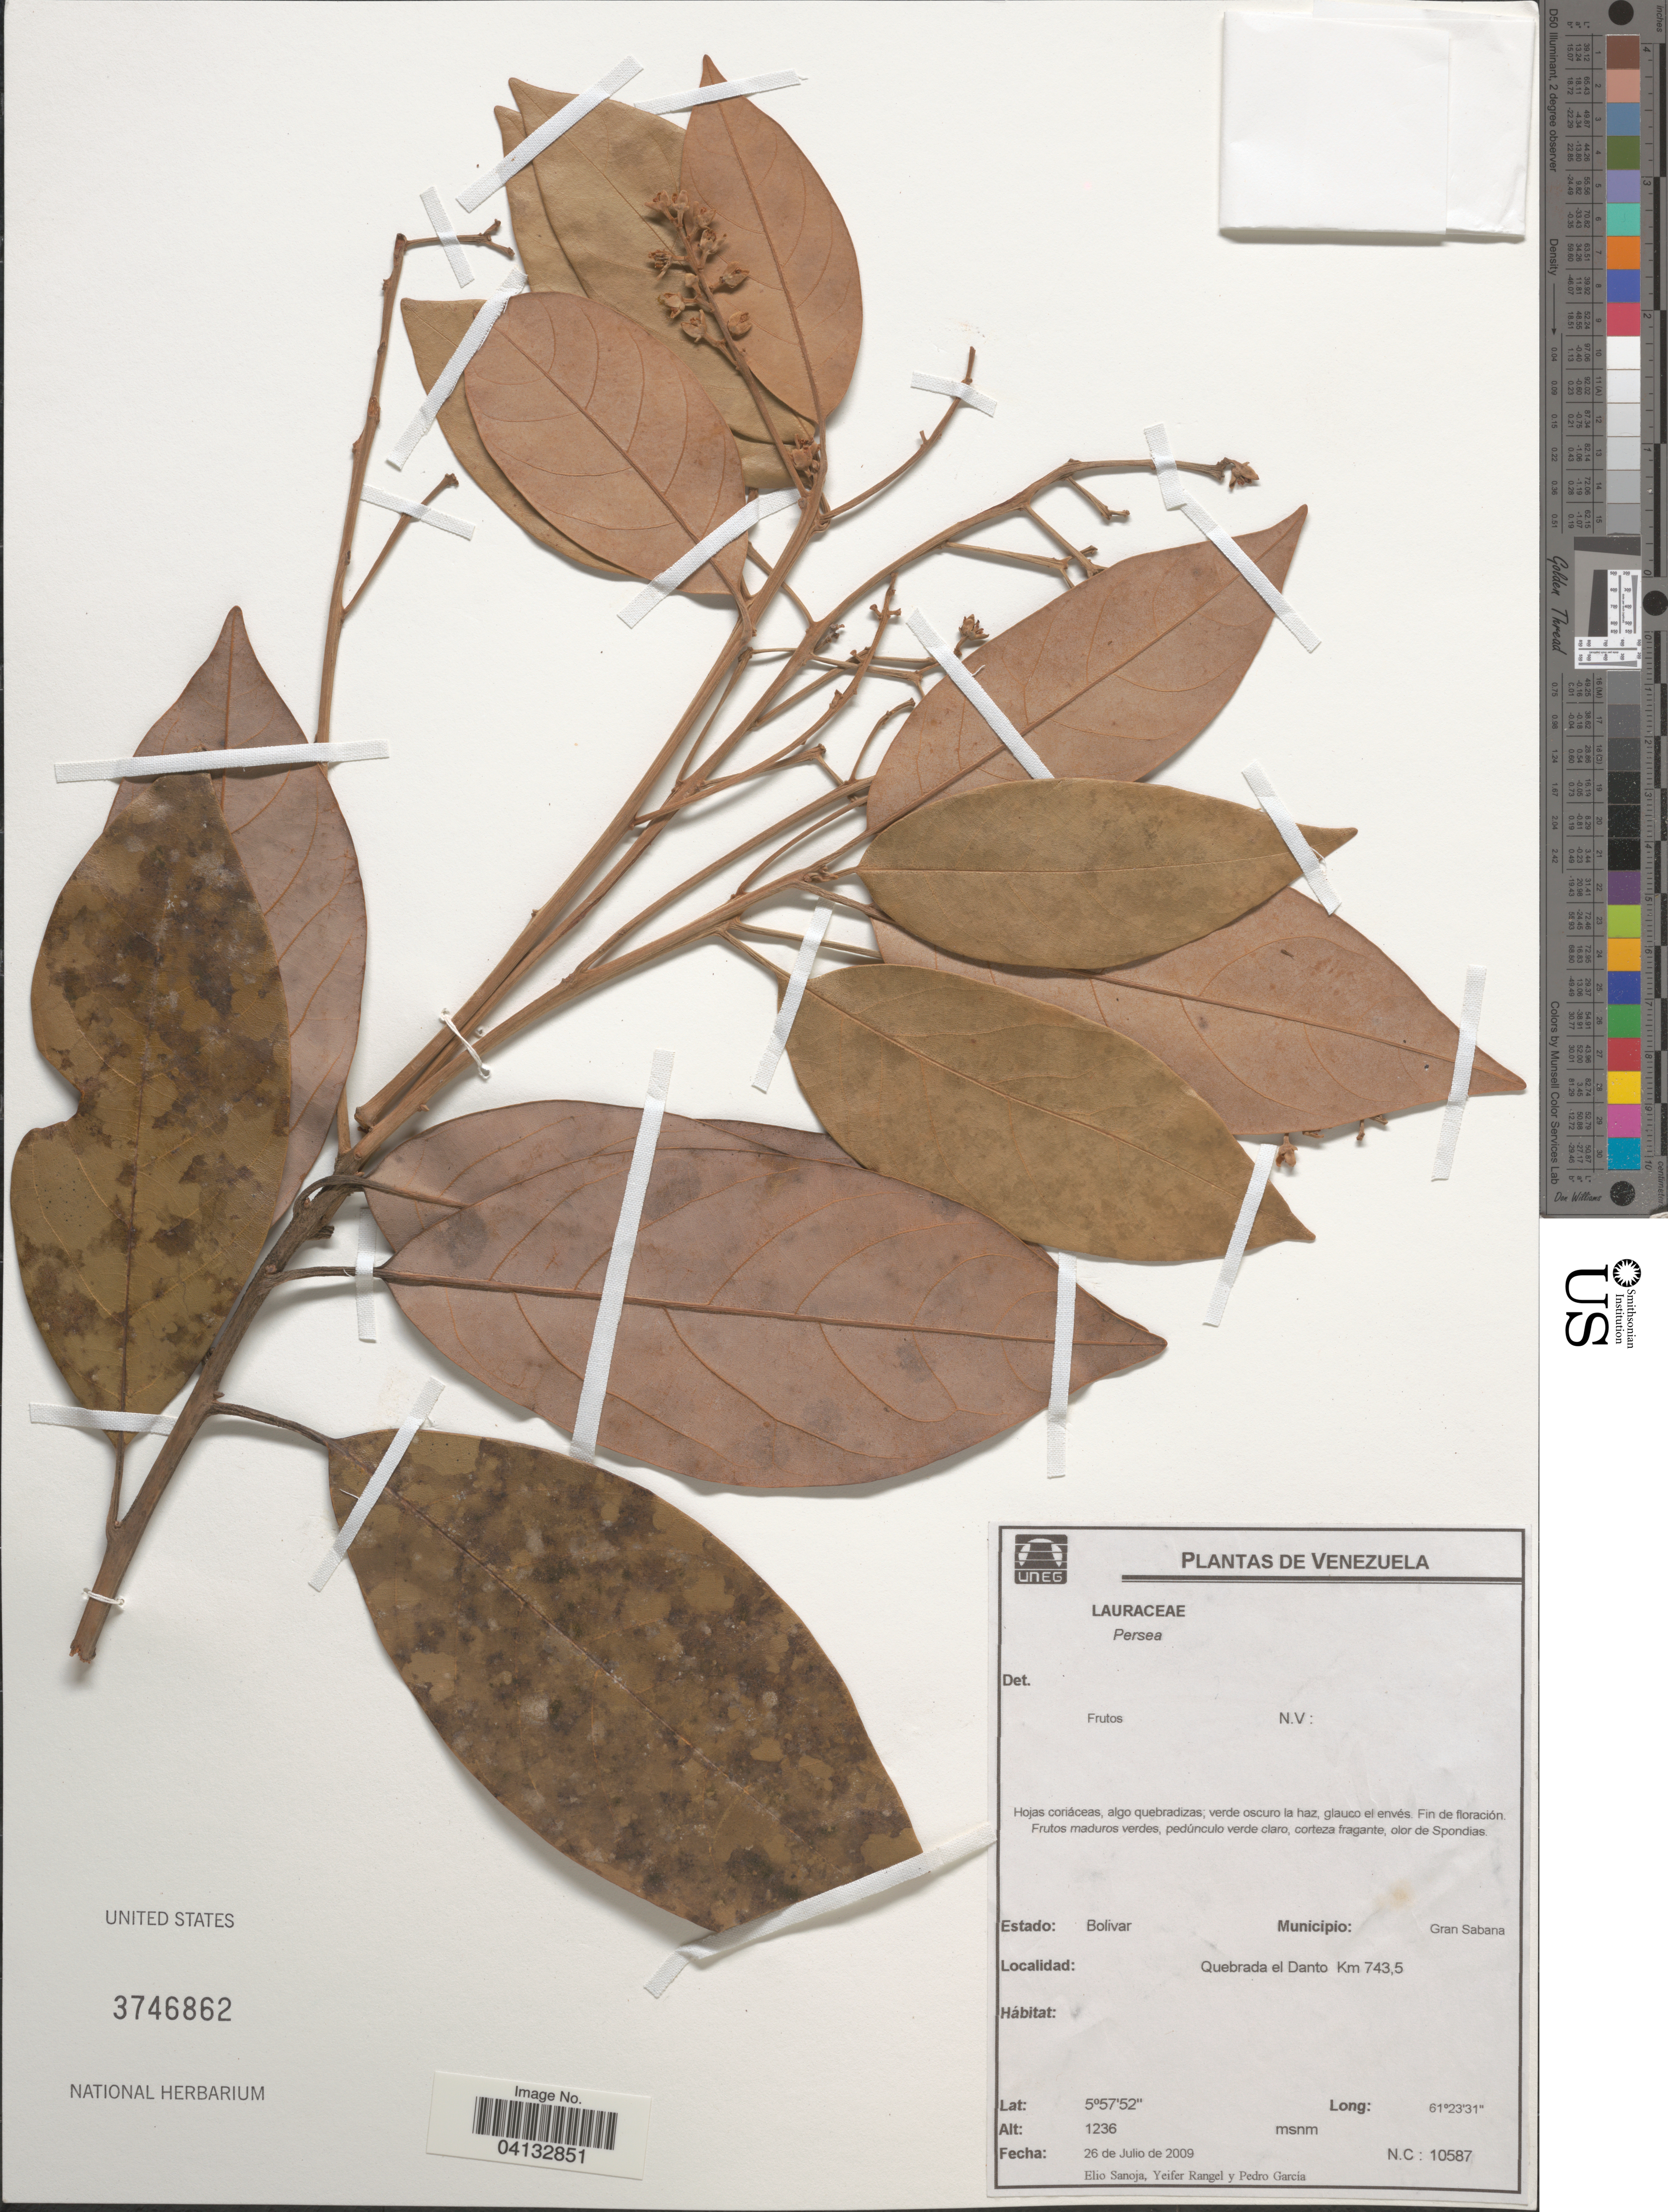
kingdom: Plantae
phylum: Tracheophyta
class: Magnoliopsida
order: Laurales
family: Lauraceae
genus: Persea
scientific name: Persea sp.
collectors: E. Sanoja, Y. Rangel & P. García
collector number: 10587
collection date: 2009-07-26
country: Venezuela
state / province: Bolivar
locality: Municipio: Gran Sabana. Quebrada el Danto Km 743,5.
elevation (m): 1236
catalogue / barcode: US 3746862